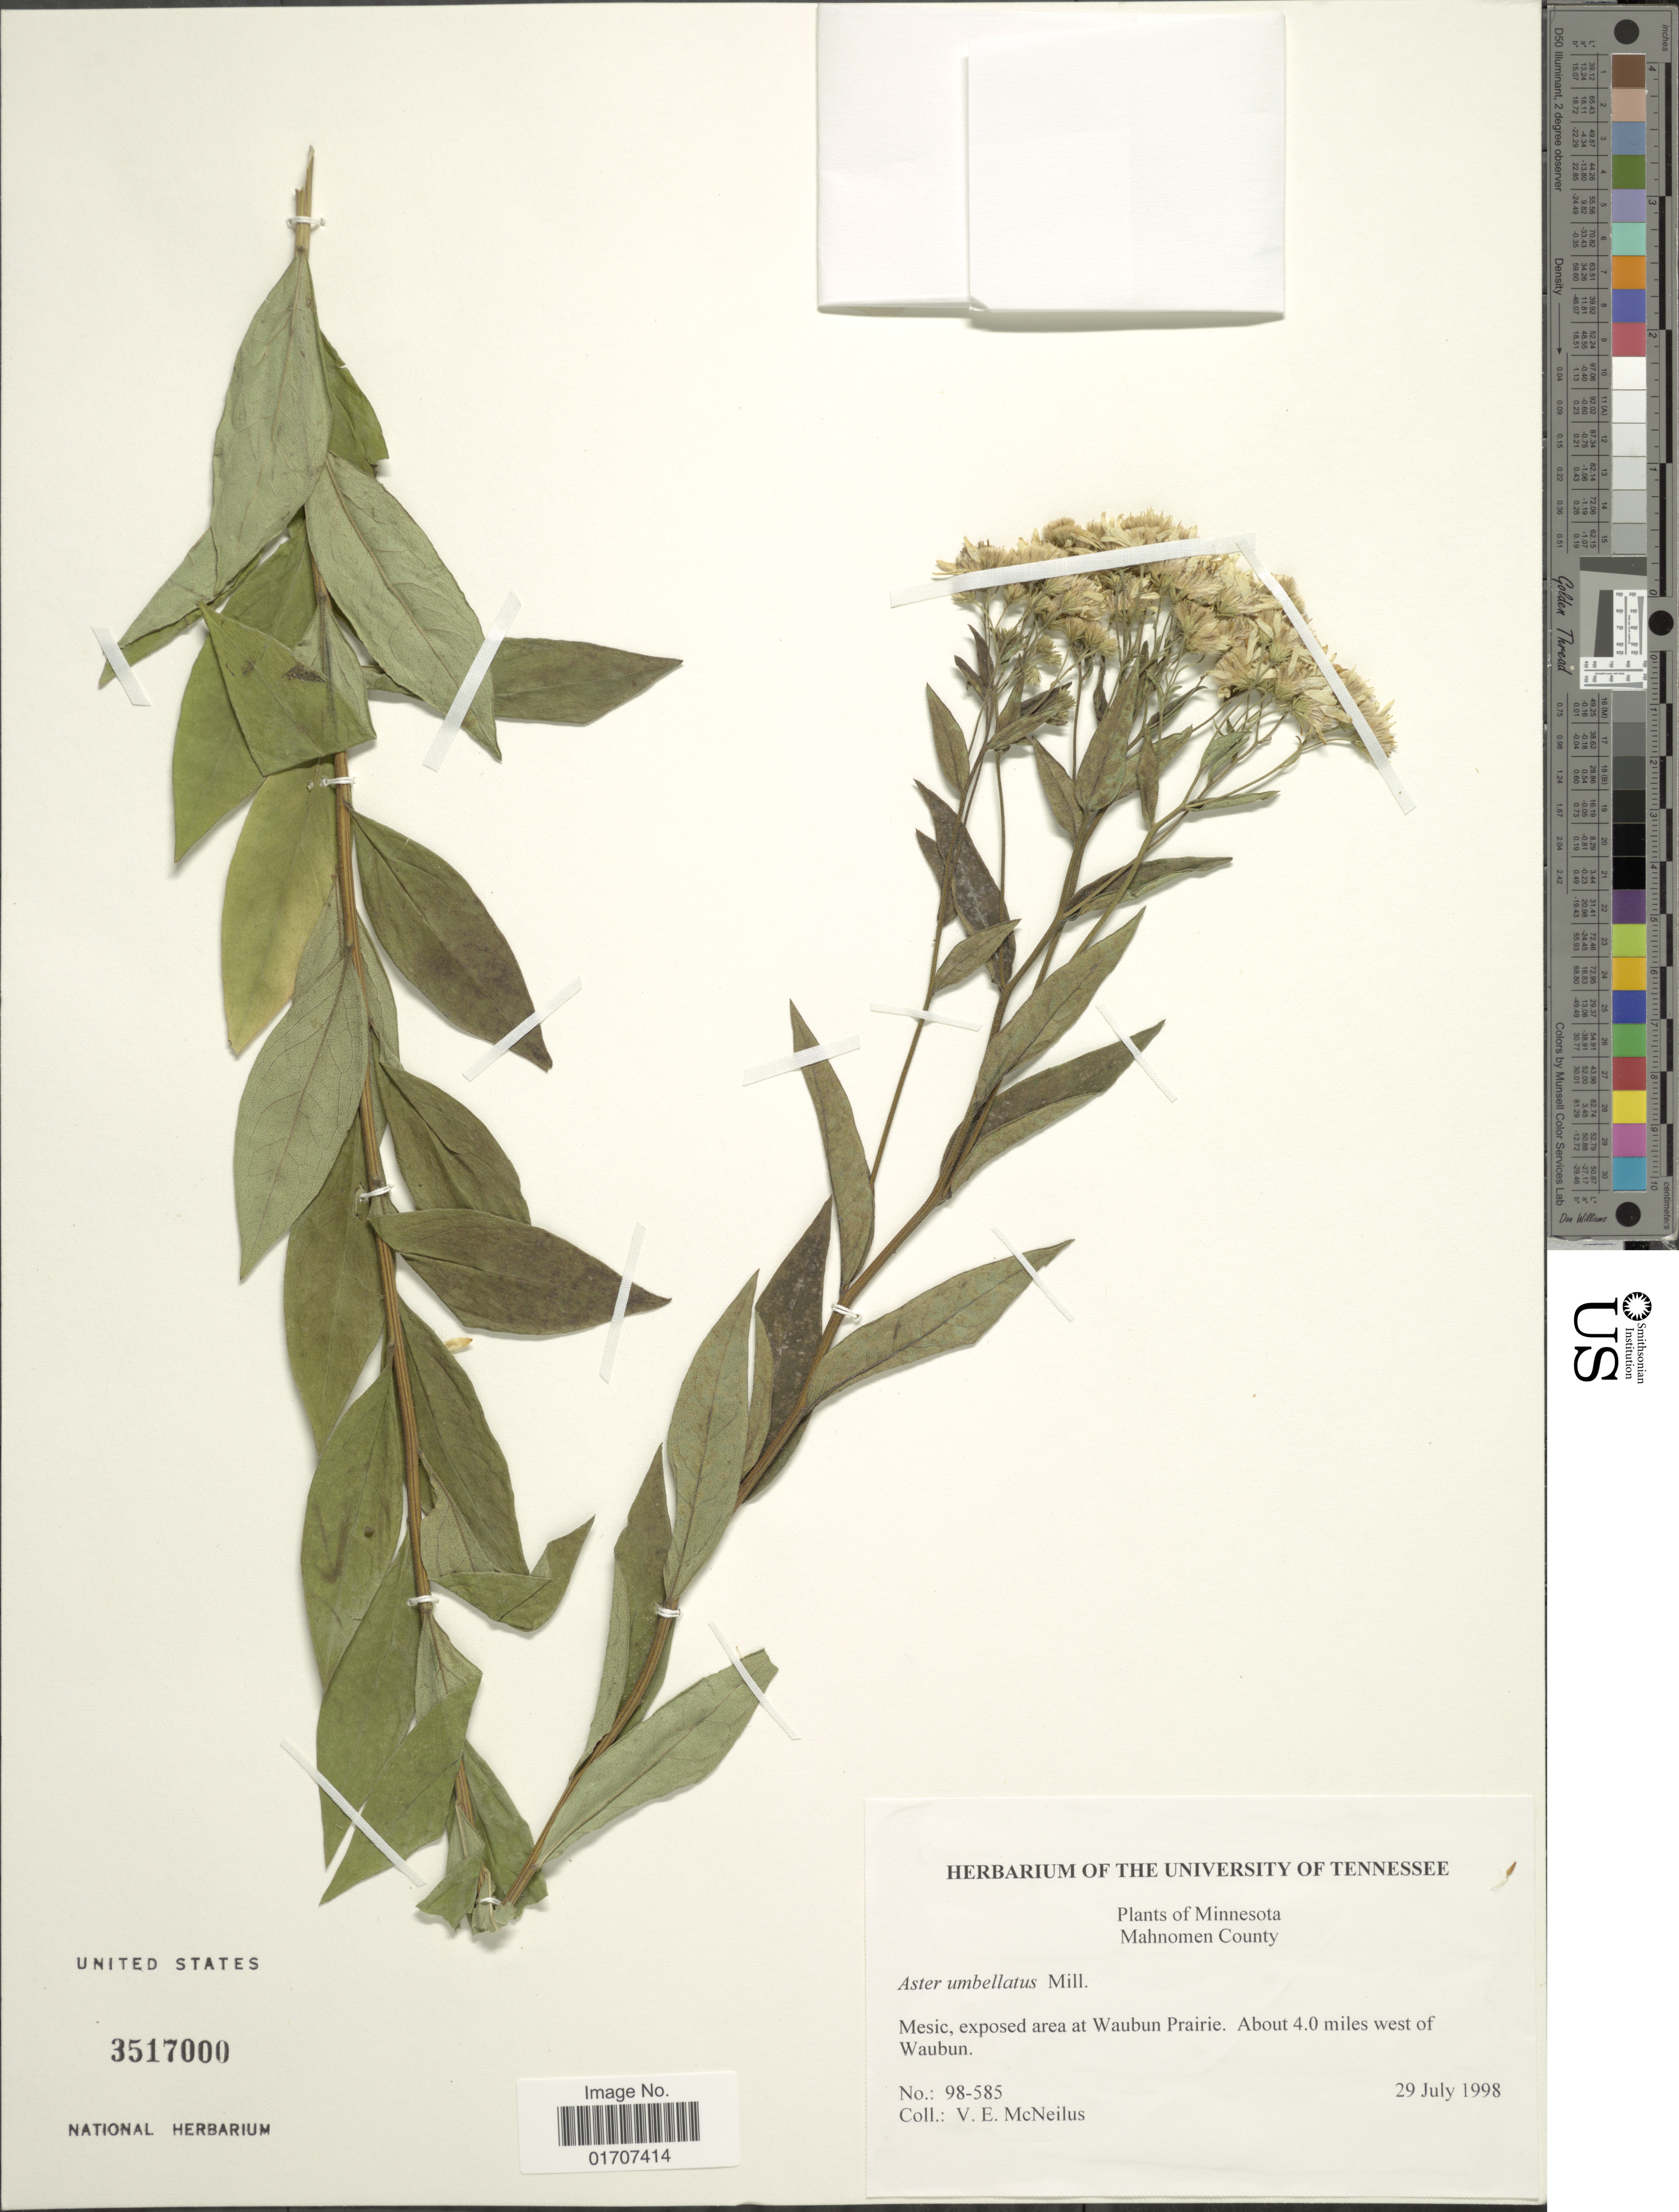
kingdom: Plantae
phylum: Tracheophyta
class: Magnoliopsida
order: Asterales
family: Asteraceae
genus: Doellingeria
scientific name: Doellingeria umbellata var. umbellata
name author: Nees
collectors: V. Mcneilus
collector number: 98-585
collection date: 1998-07-29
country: United States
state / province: Minnesota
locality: Mahnomen County, Mesic, exposed area at Waubun Prairie, About 4.0 miles west of Waubun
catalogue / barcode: US 3517000